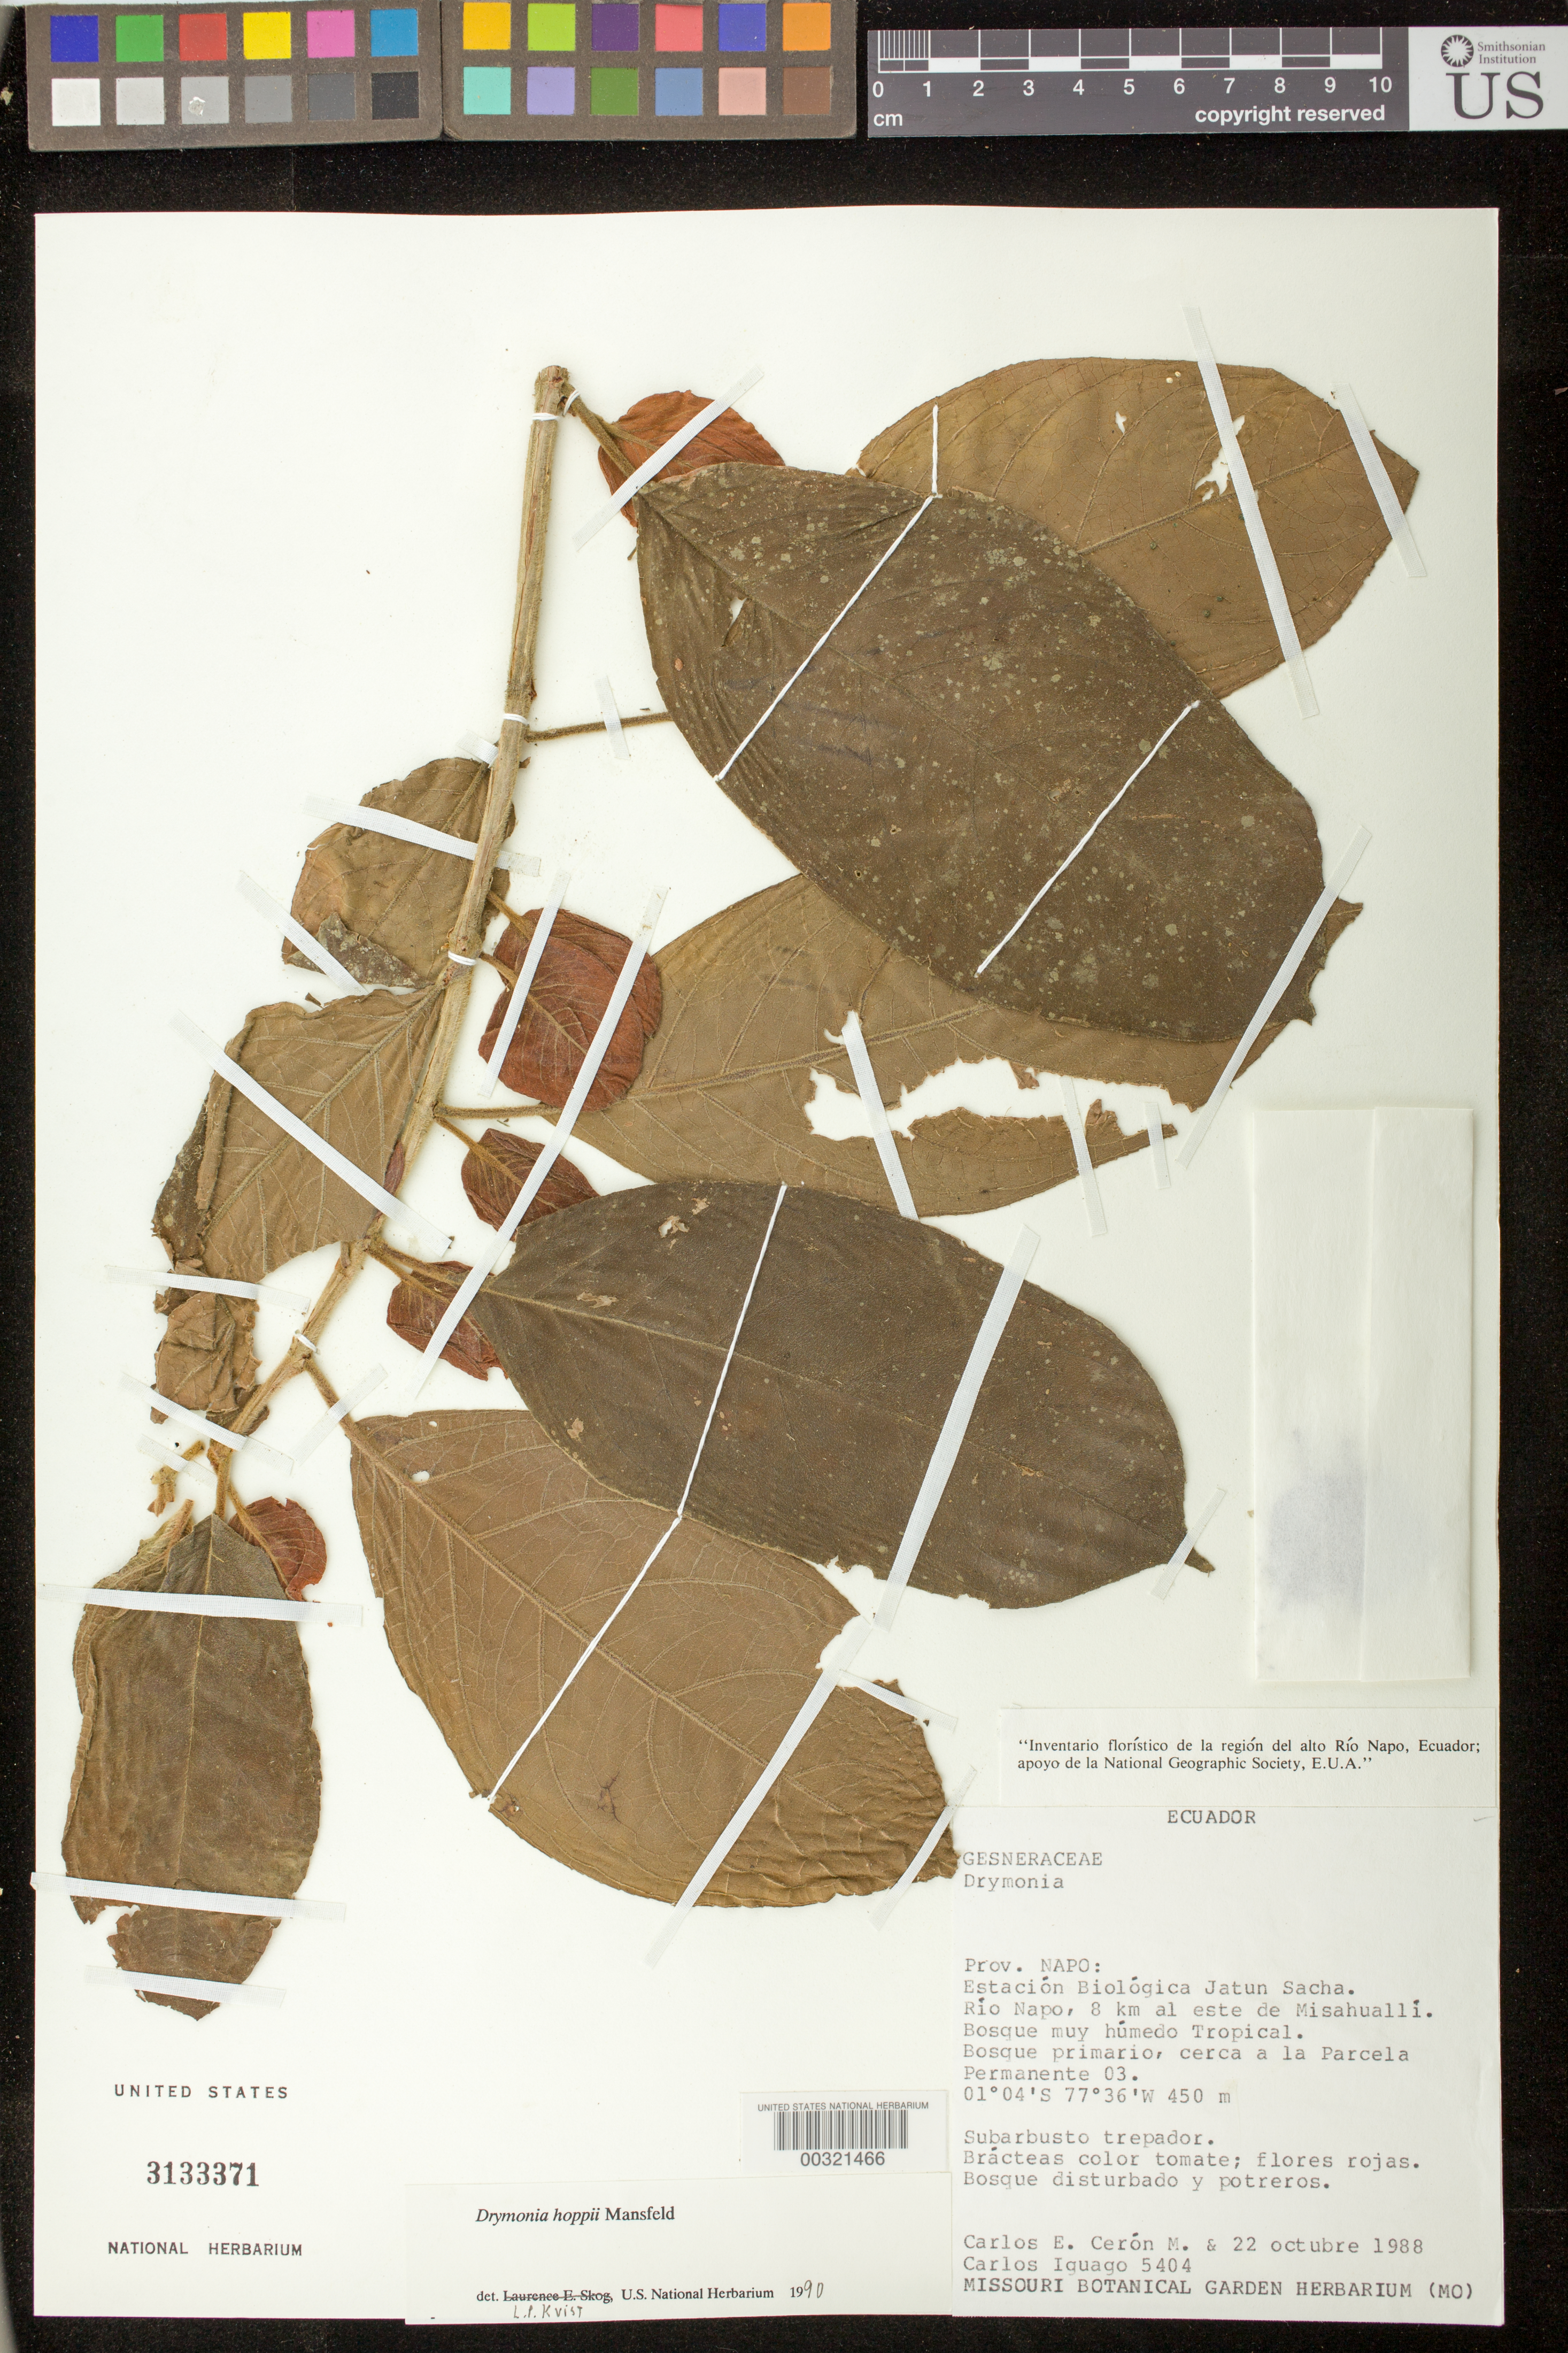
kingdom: Plantae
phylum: Tracheophyta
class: Magnoliopsida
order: Lamiales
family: Gesneriaceae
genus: Drymonia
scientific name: Drymonia hoppii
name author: (Mansf.) Wiehler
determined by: Clark, J. L., (SEL), The Marie Selby Botanical Garden (UNITED STATES)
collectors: C. E. Cerón M. & C. Iguago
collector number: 5404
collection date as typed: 22 Oct 1988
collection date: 1988-10-22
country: Ecuador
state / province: Napo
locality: Estacion Biologica Jatun Sacha, Rio Napo, 8 km E of Misahualli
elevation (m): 450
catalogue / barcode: US 3133371